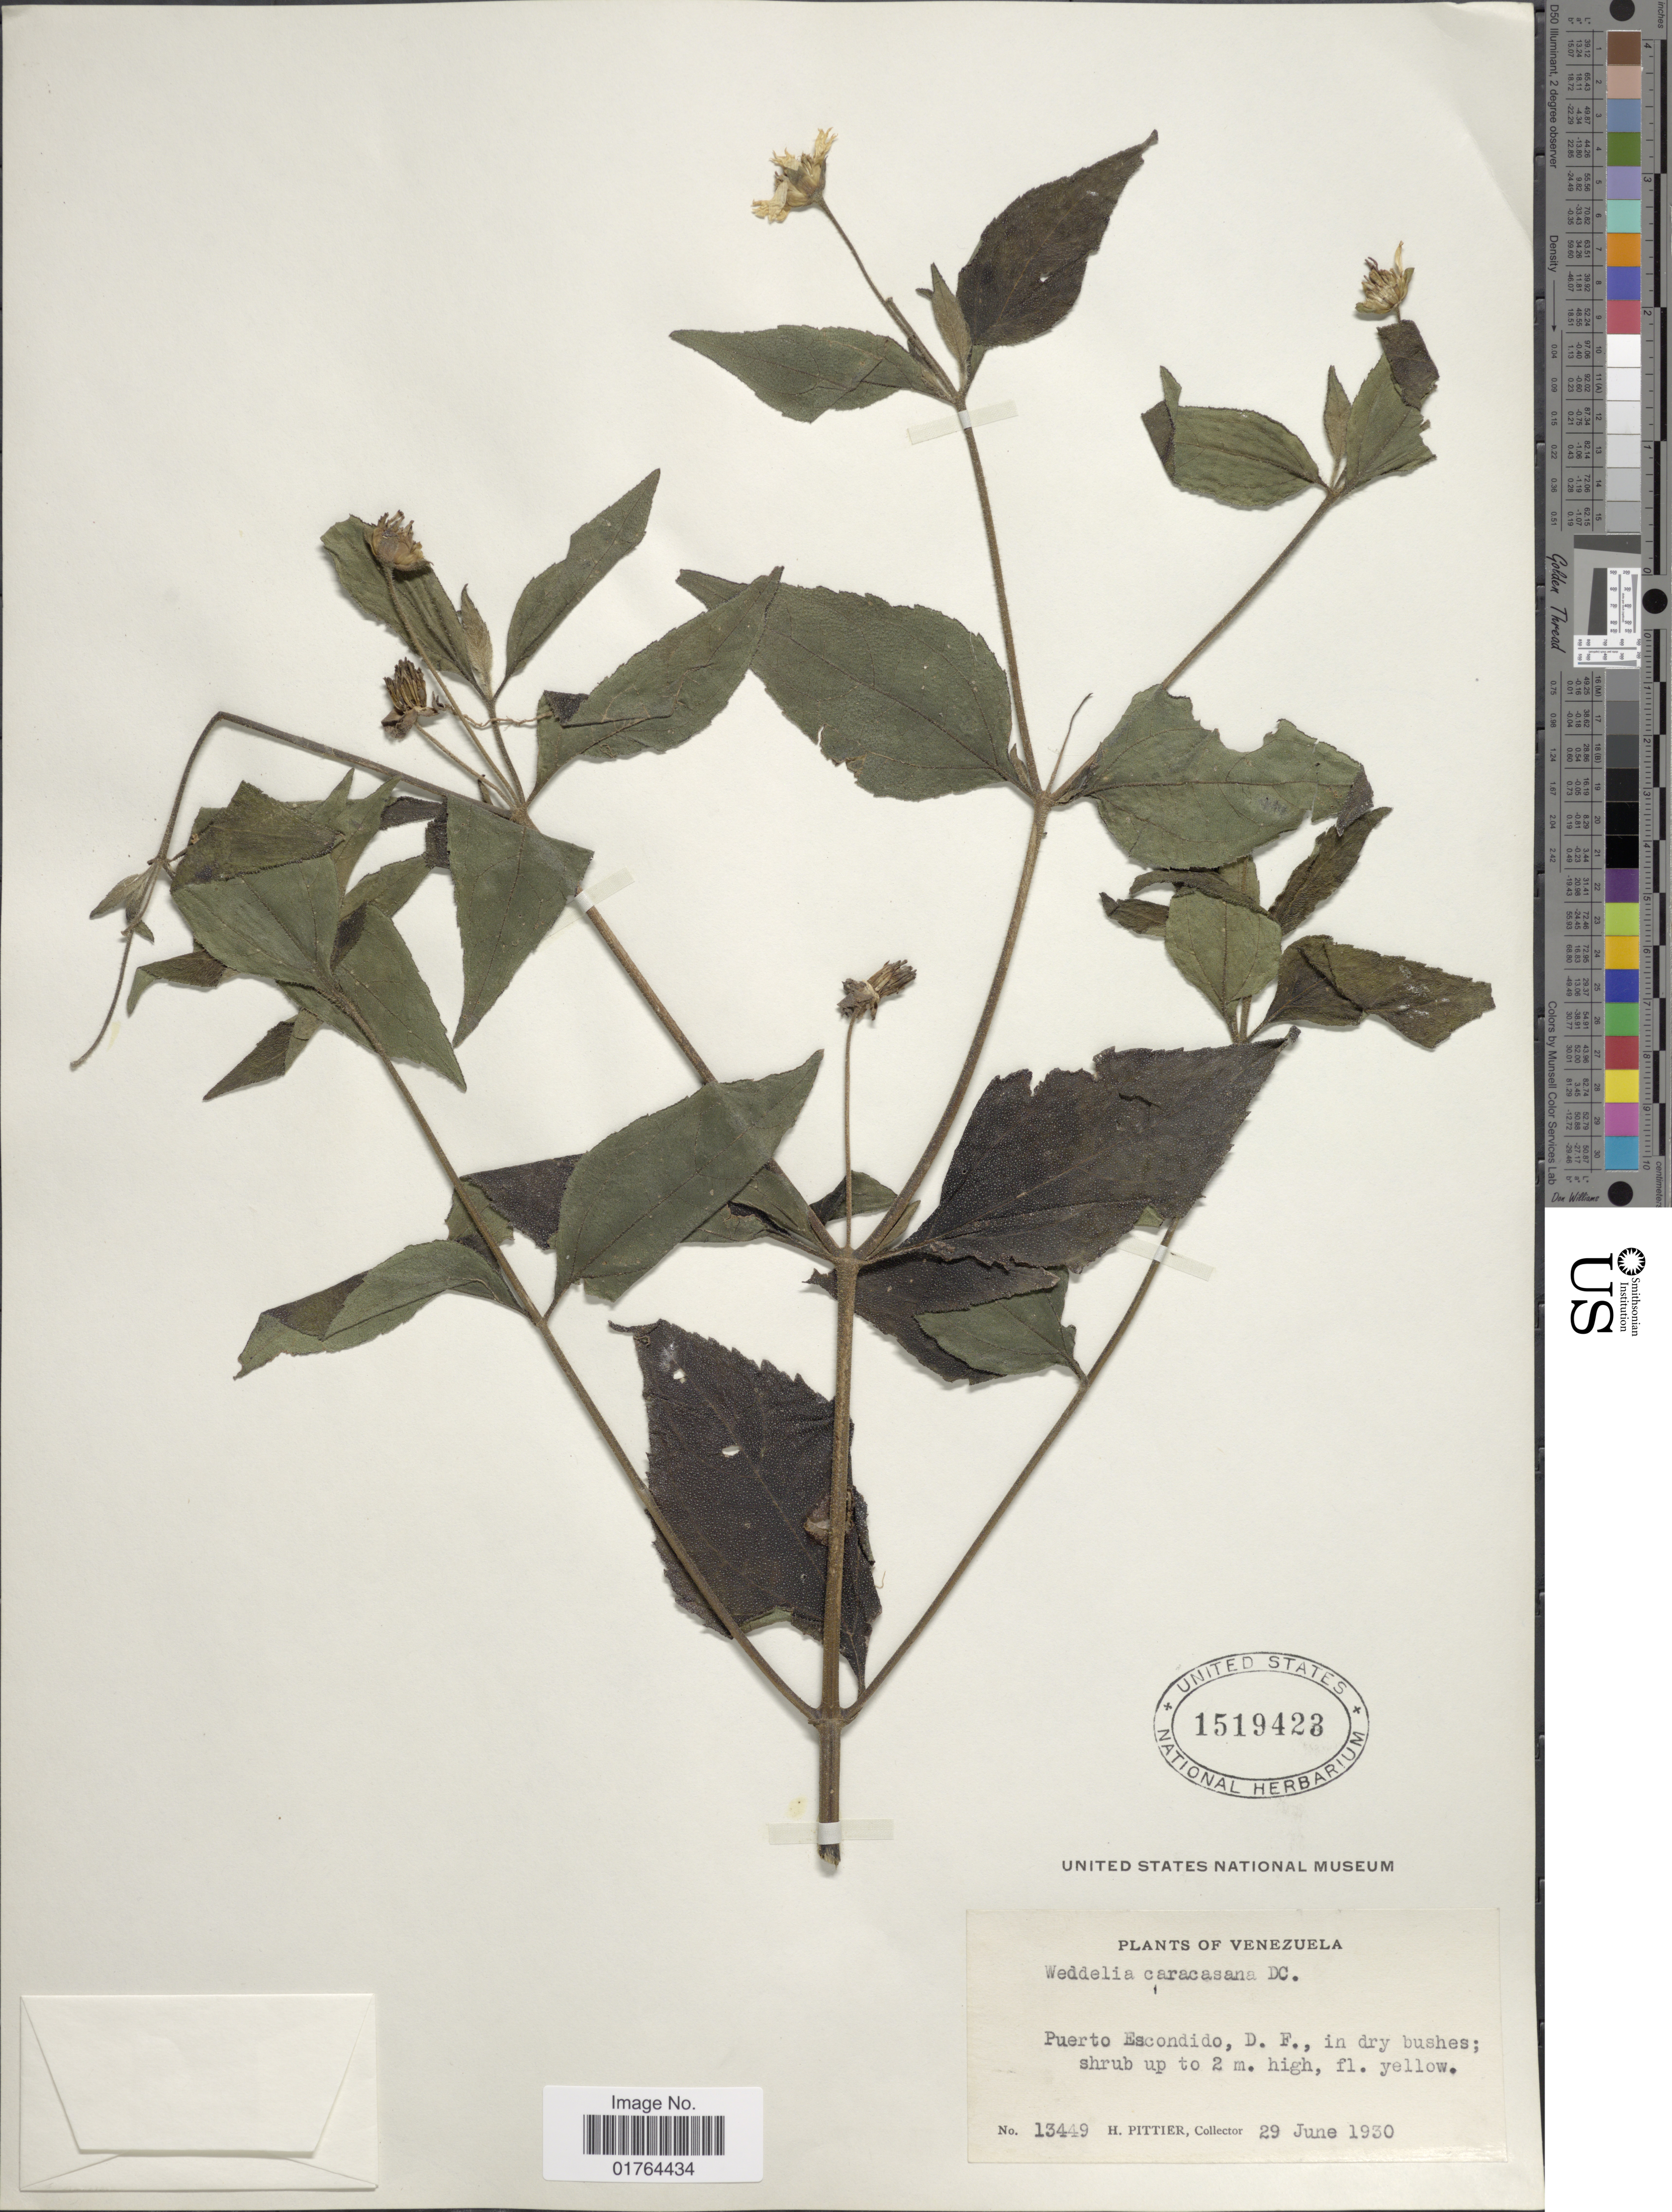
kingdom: Plantae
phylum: Tracheophyta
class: Magnoliopsida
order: Asterales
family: Asteraceae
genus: Wedelia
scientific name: Wedelia calycina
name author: Rich.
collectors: H. F. Pittier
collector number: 13449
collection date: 1930-06-29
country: Venezuela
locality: Puerto Escondido, D. F.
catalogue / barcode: US 1519423